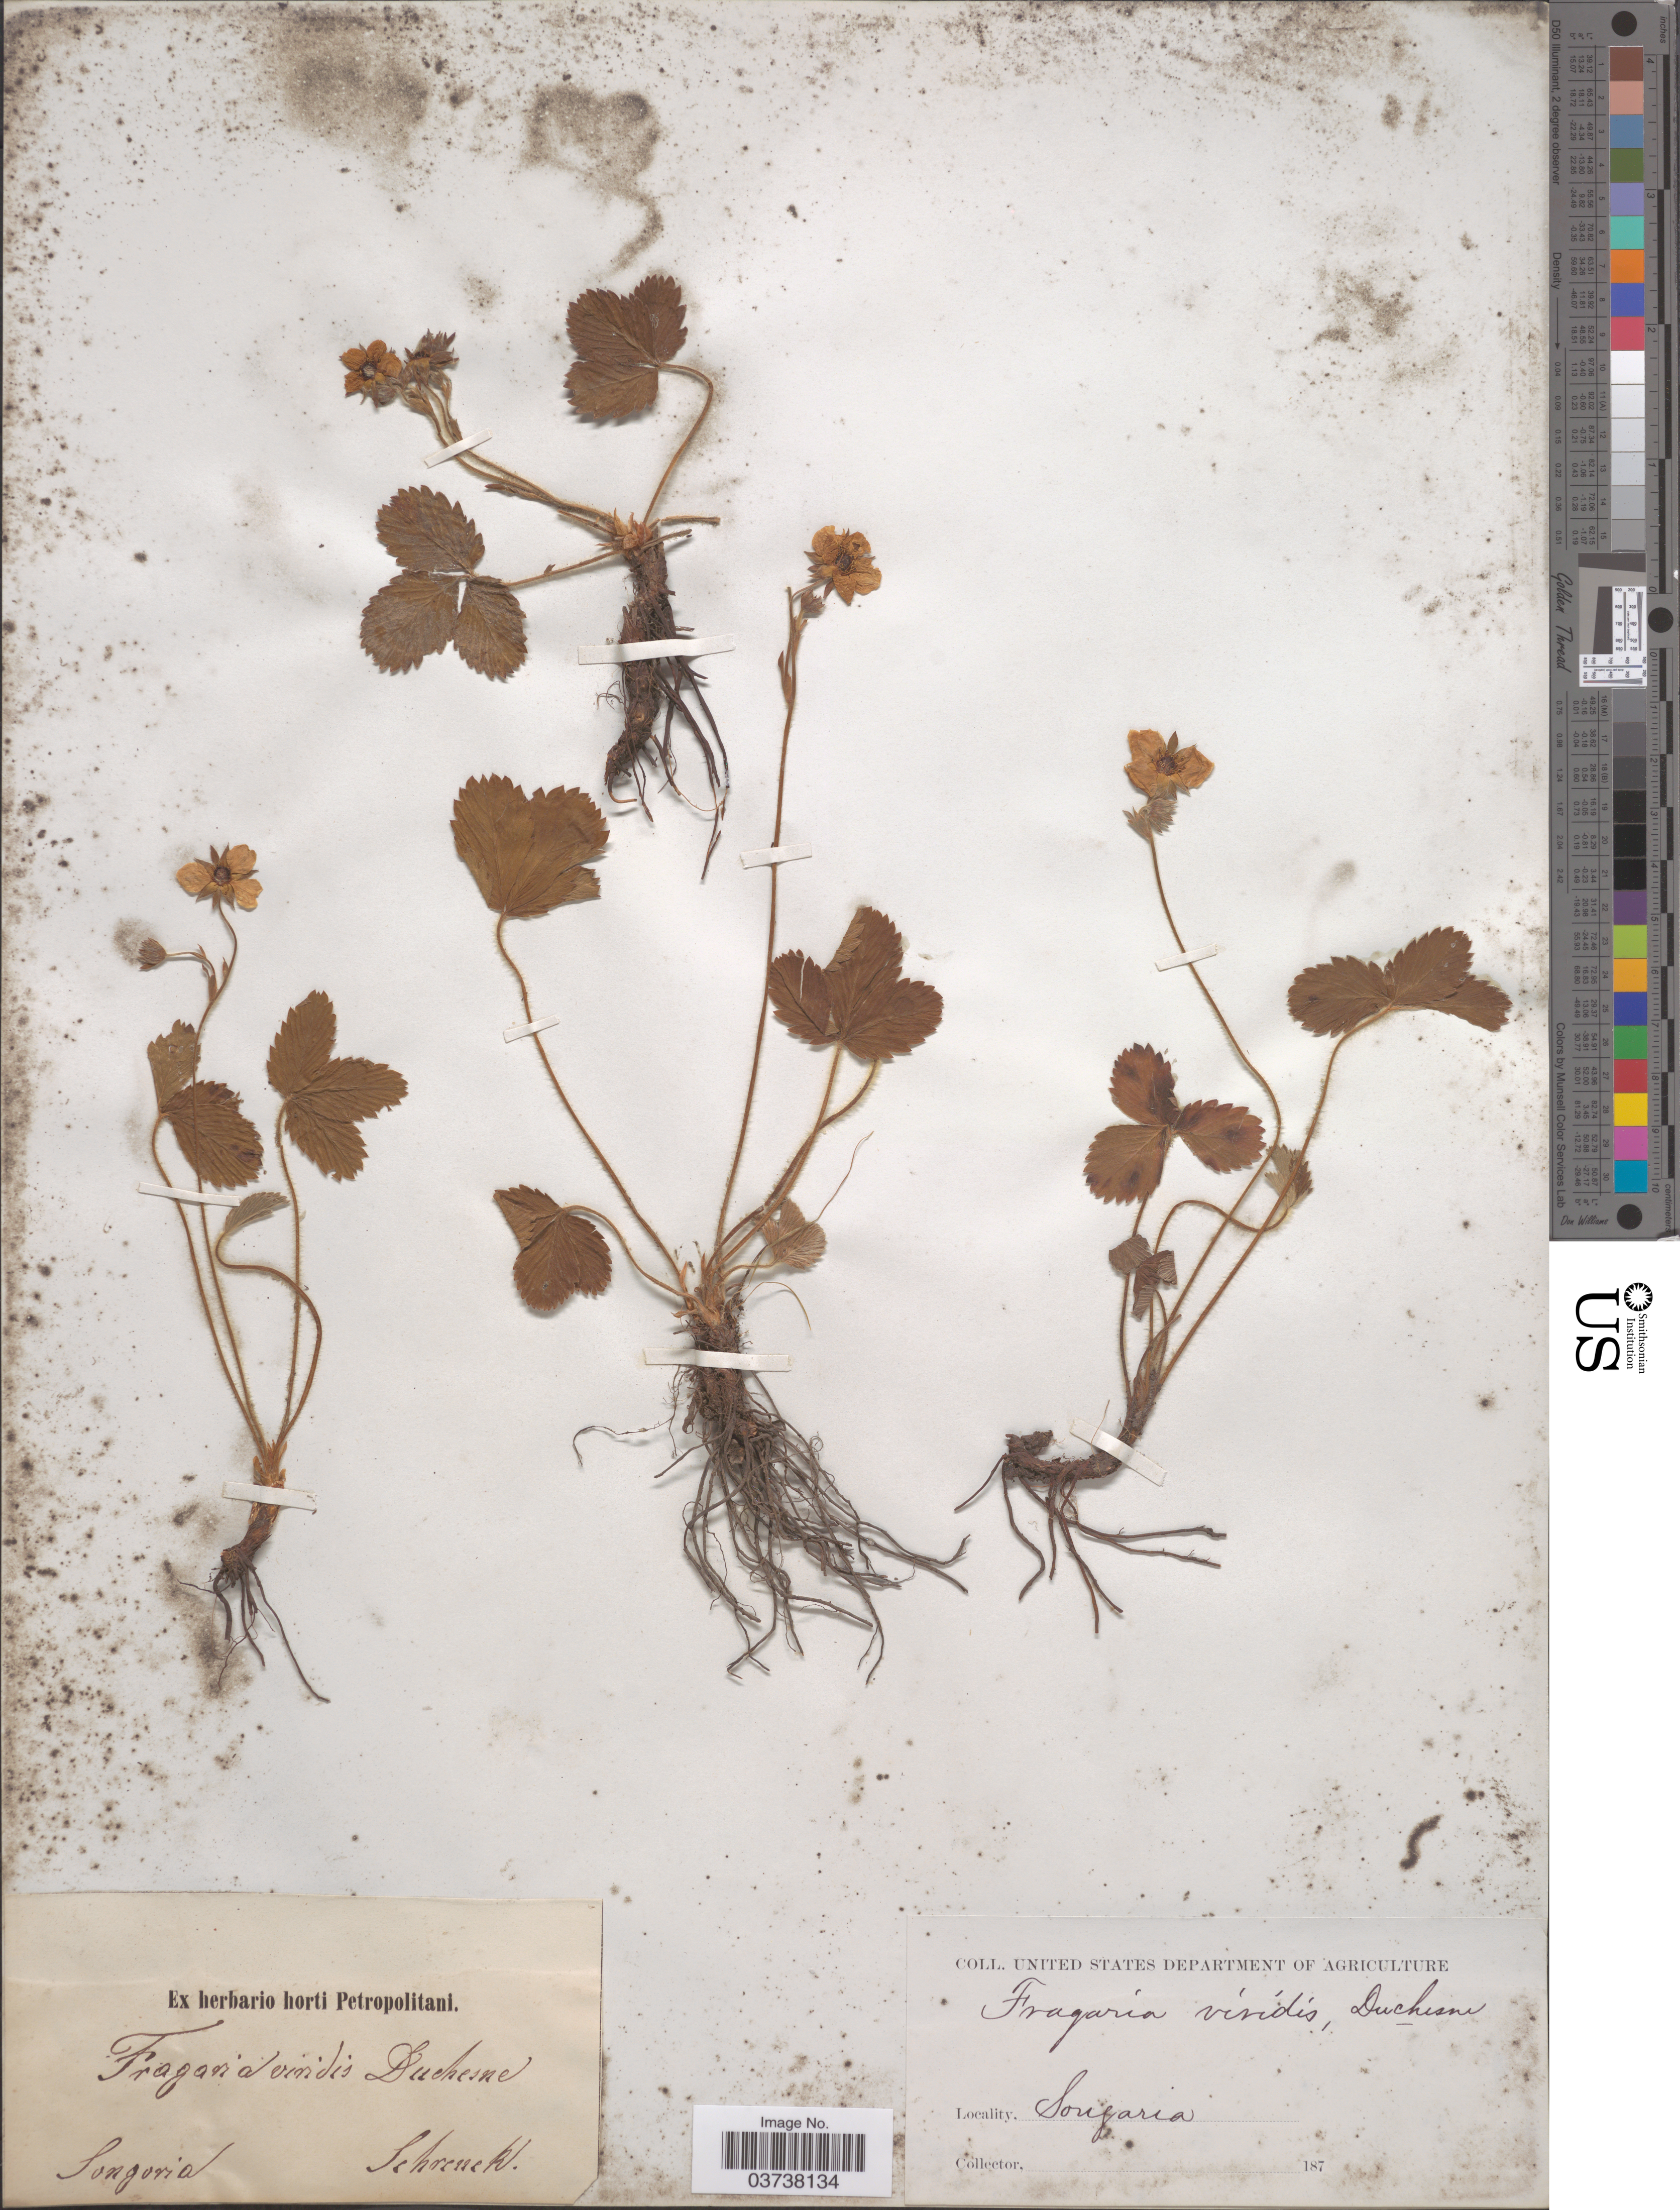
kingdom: Plantae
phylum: Tracheophyta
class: Magnoliopsida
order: Rosales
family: Rosaceae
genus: Fragaria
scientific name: Fragaria viridis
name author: Duch.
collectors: -- Schrenck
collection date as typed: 187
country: Kazakhstan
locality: Songoria.